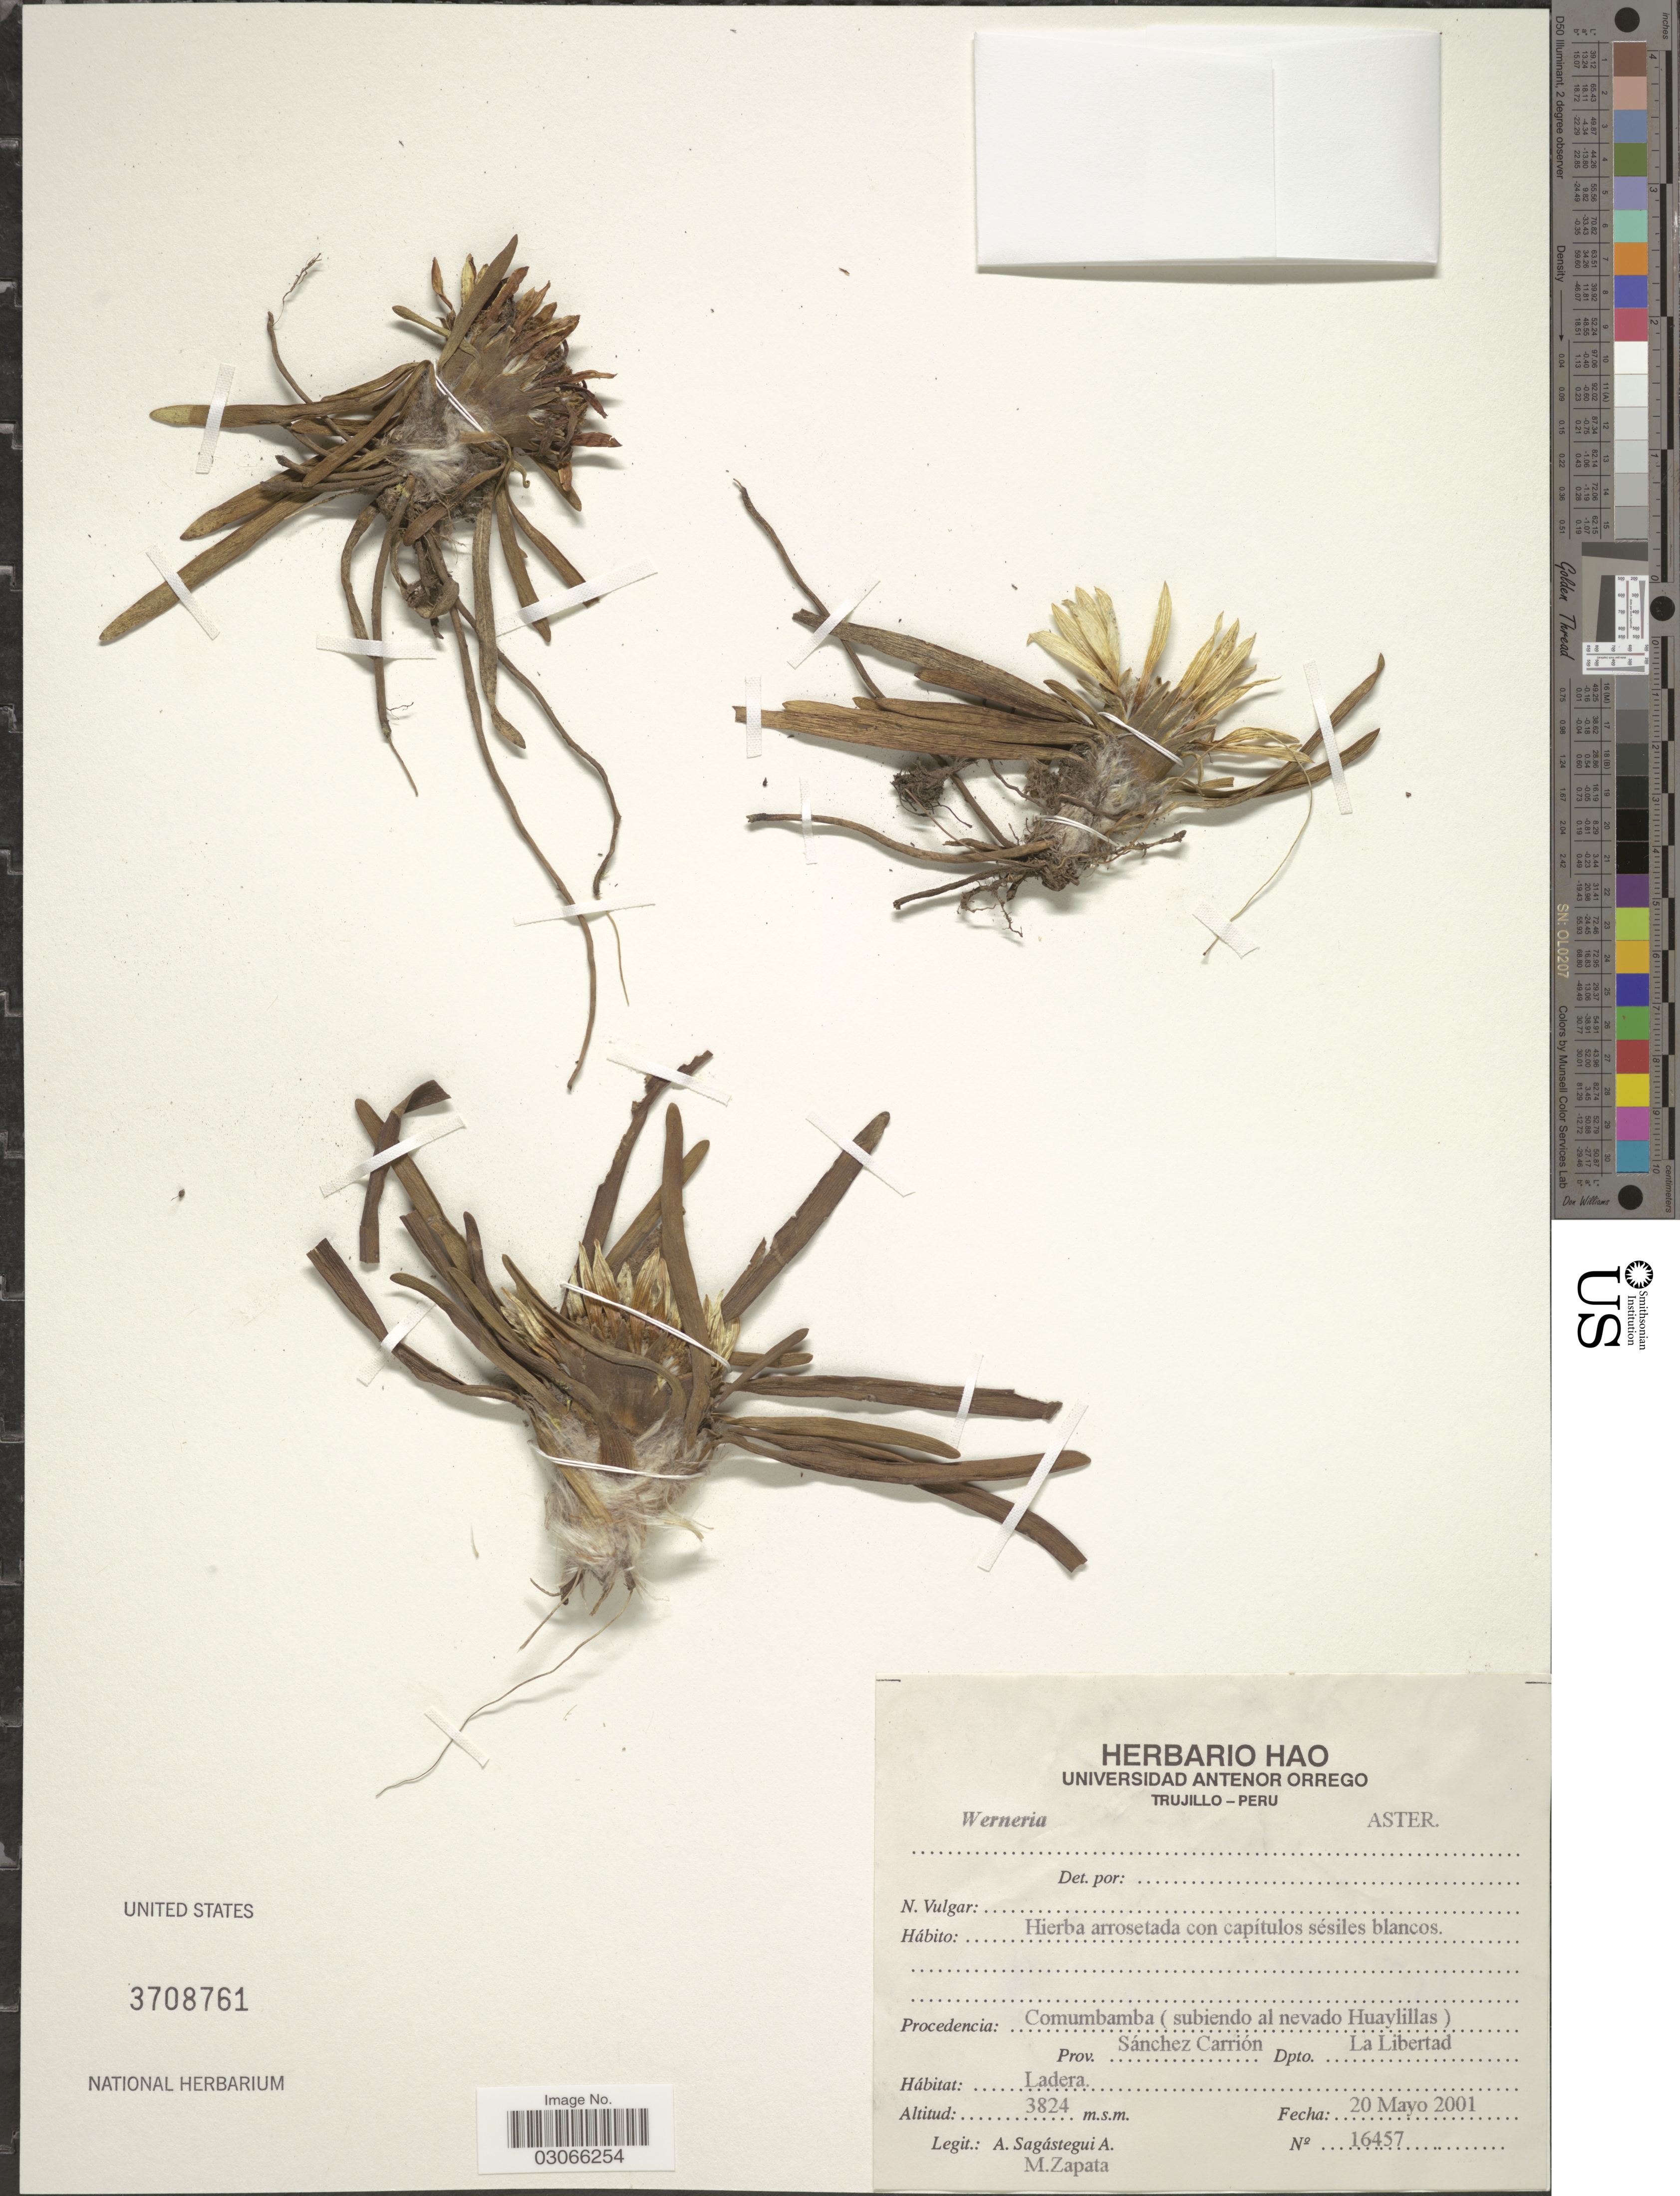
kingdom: Plantae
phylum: Tracheophyta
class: Magnoliopsida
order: Asterales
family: Asteraceae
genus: Werneria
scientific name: Werneria nubigena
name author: Kunth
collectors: A. Sagástegui A. & M. Zapata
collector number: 16457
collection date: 2001-05-20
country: Peru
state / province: La Libertad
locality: Comumbamba (subiendo al nevado Huaylillas) Prov. Sánchez Carrión. Dpto. La Libertad.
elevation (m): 3824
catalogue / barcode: US 3708761